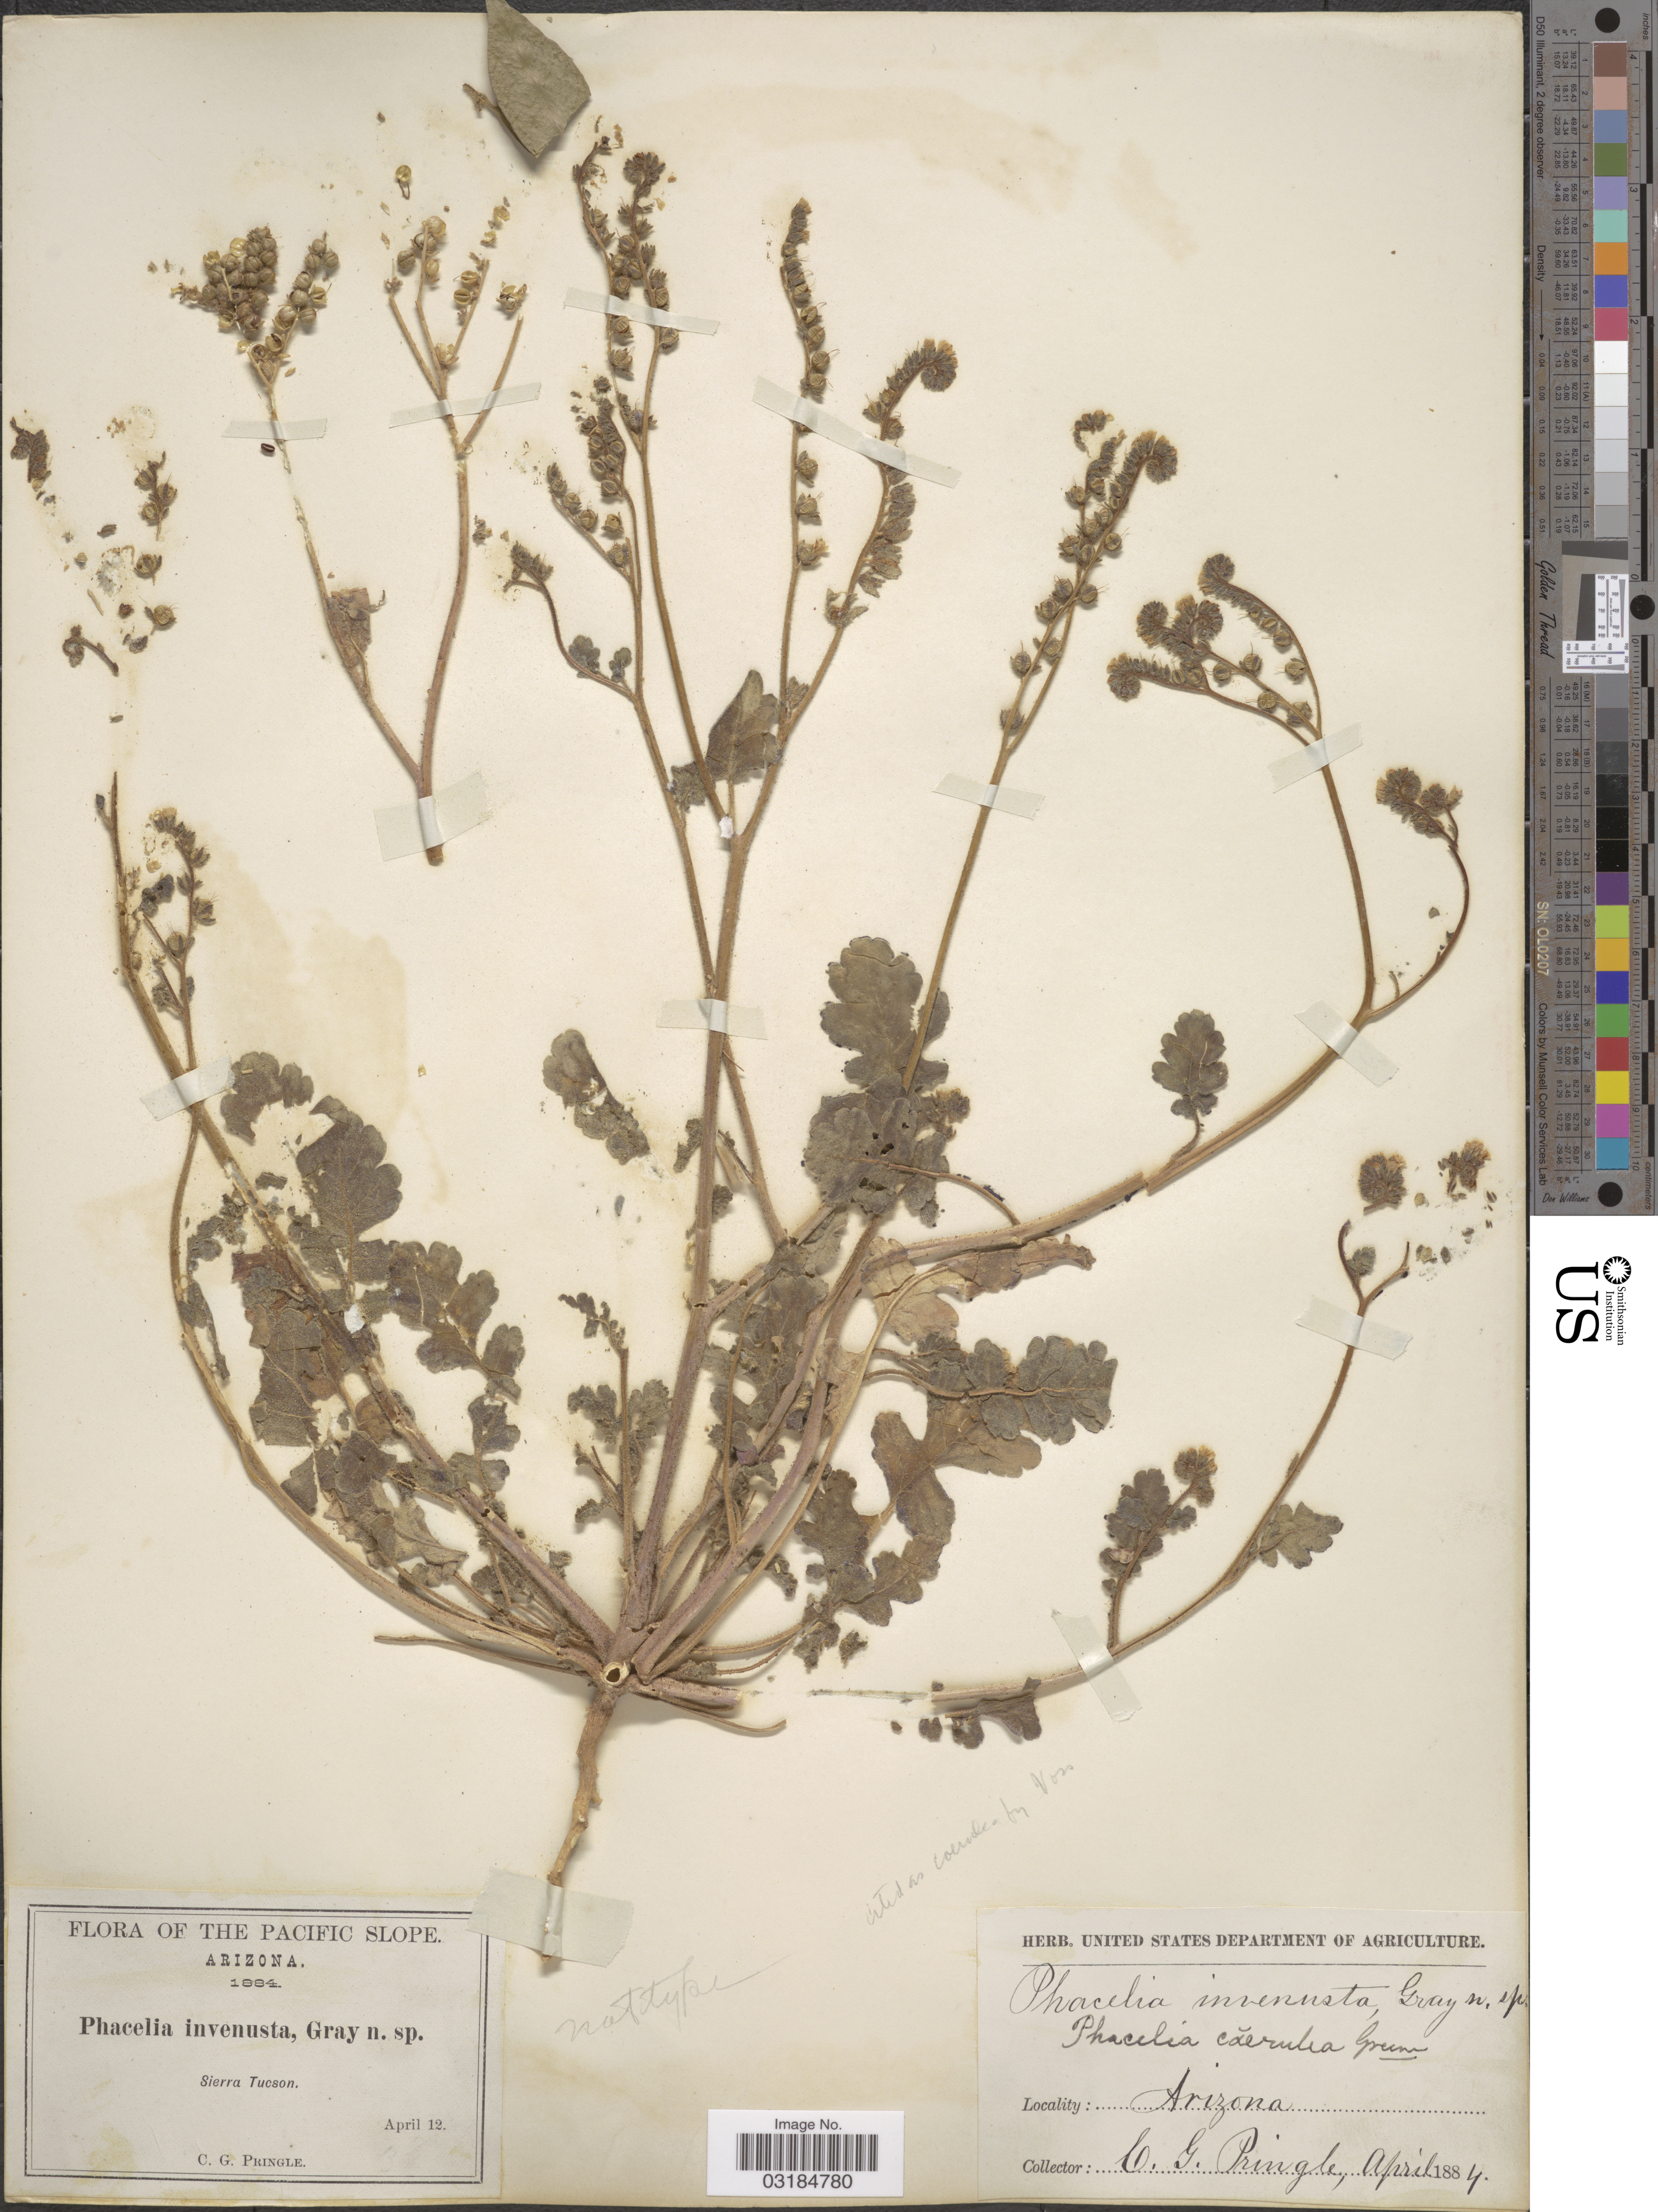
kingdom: Plantae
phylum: Tracheophyta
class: Magnoliopsida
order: Boraginales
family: Hydrophyllaceae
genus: Phacelia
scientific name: Phacelia caerulea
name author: Greene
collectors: C. G. Pringle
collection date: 1884-04-12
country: United States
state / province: Arizona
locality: The Pacific Slope, Sierra Tucson.